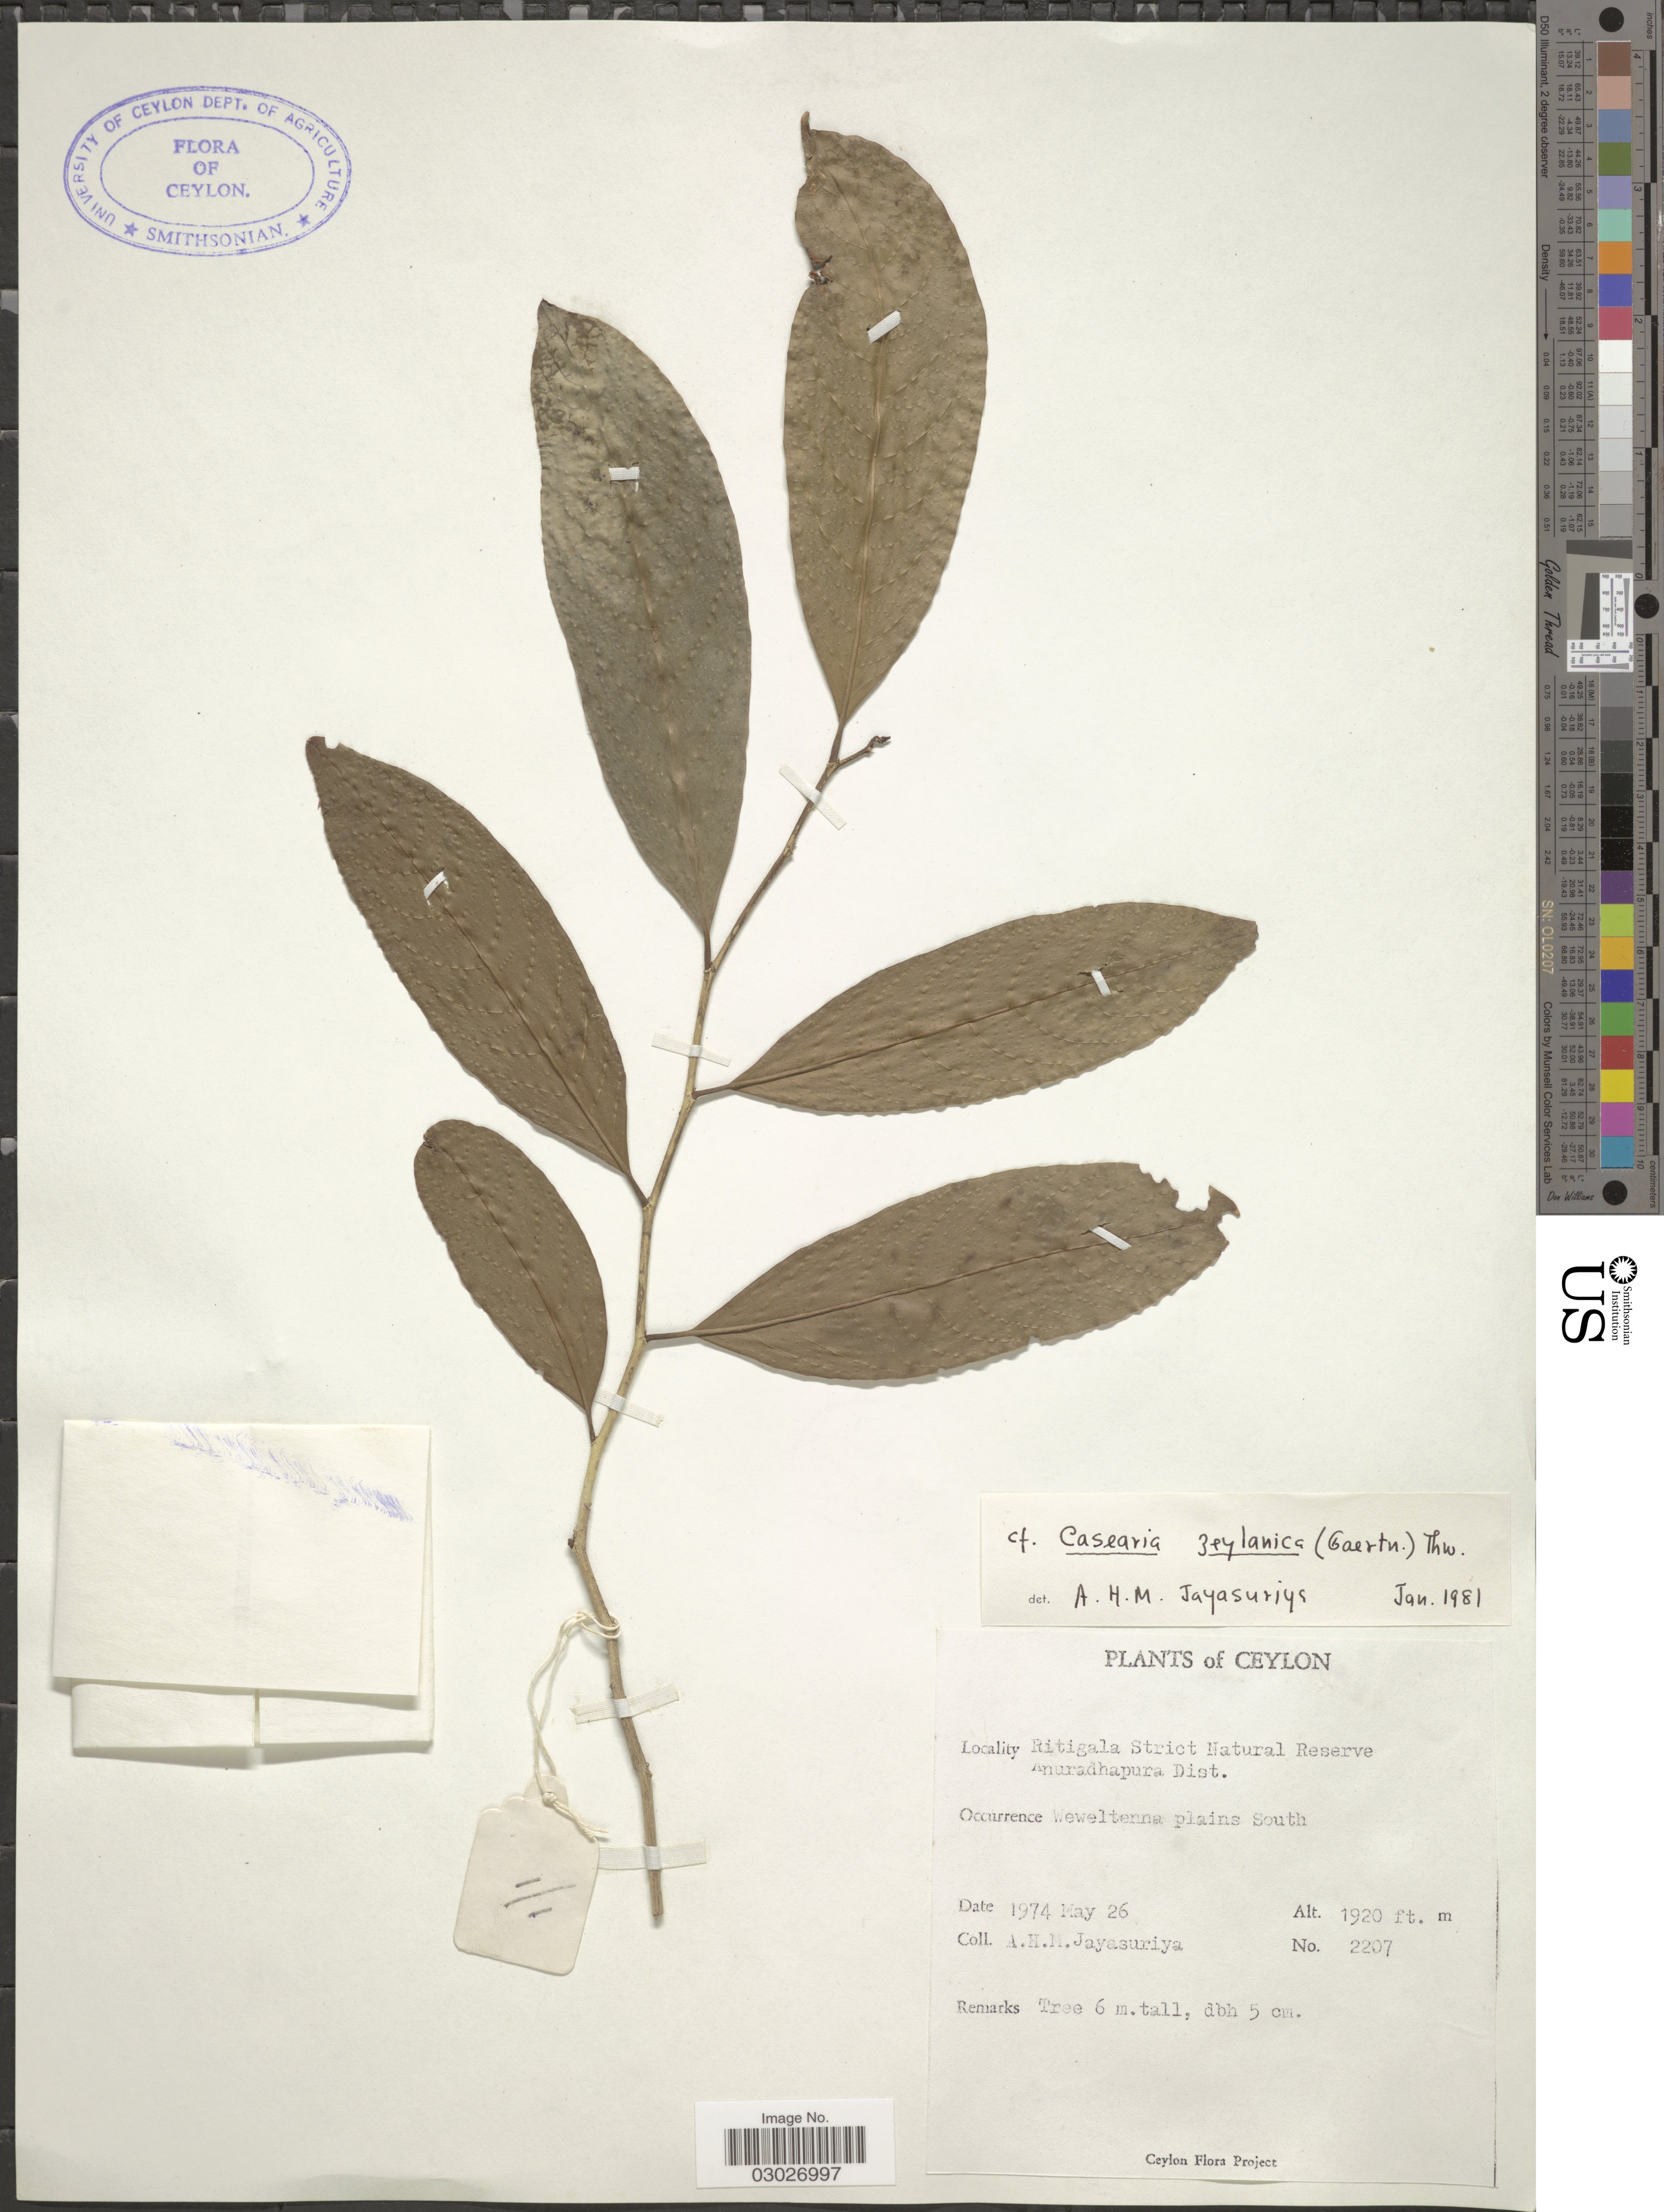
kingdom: Plantae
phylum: Tracheophyta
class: Magnoliopsida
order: Malpighiales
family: Salicaceae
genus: Casearia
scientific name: Casearia zeylanica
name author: Thwaites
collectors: A. H. Jayasuriya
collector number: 2207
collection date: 1974-05-26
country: Sri Lanka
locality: Ceylon. Ritigala Dtrict Natural Reserve Anuradhapura Dist. Weweltenna plains South.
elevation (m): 585